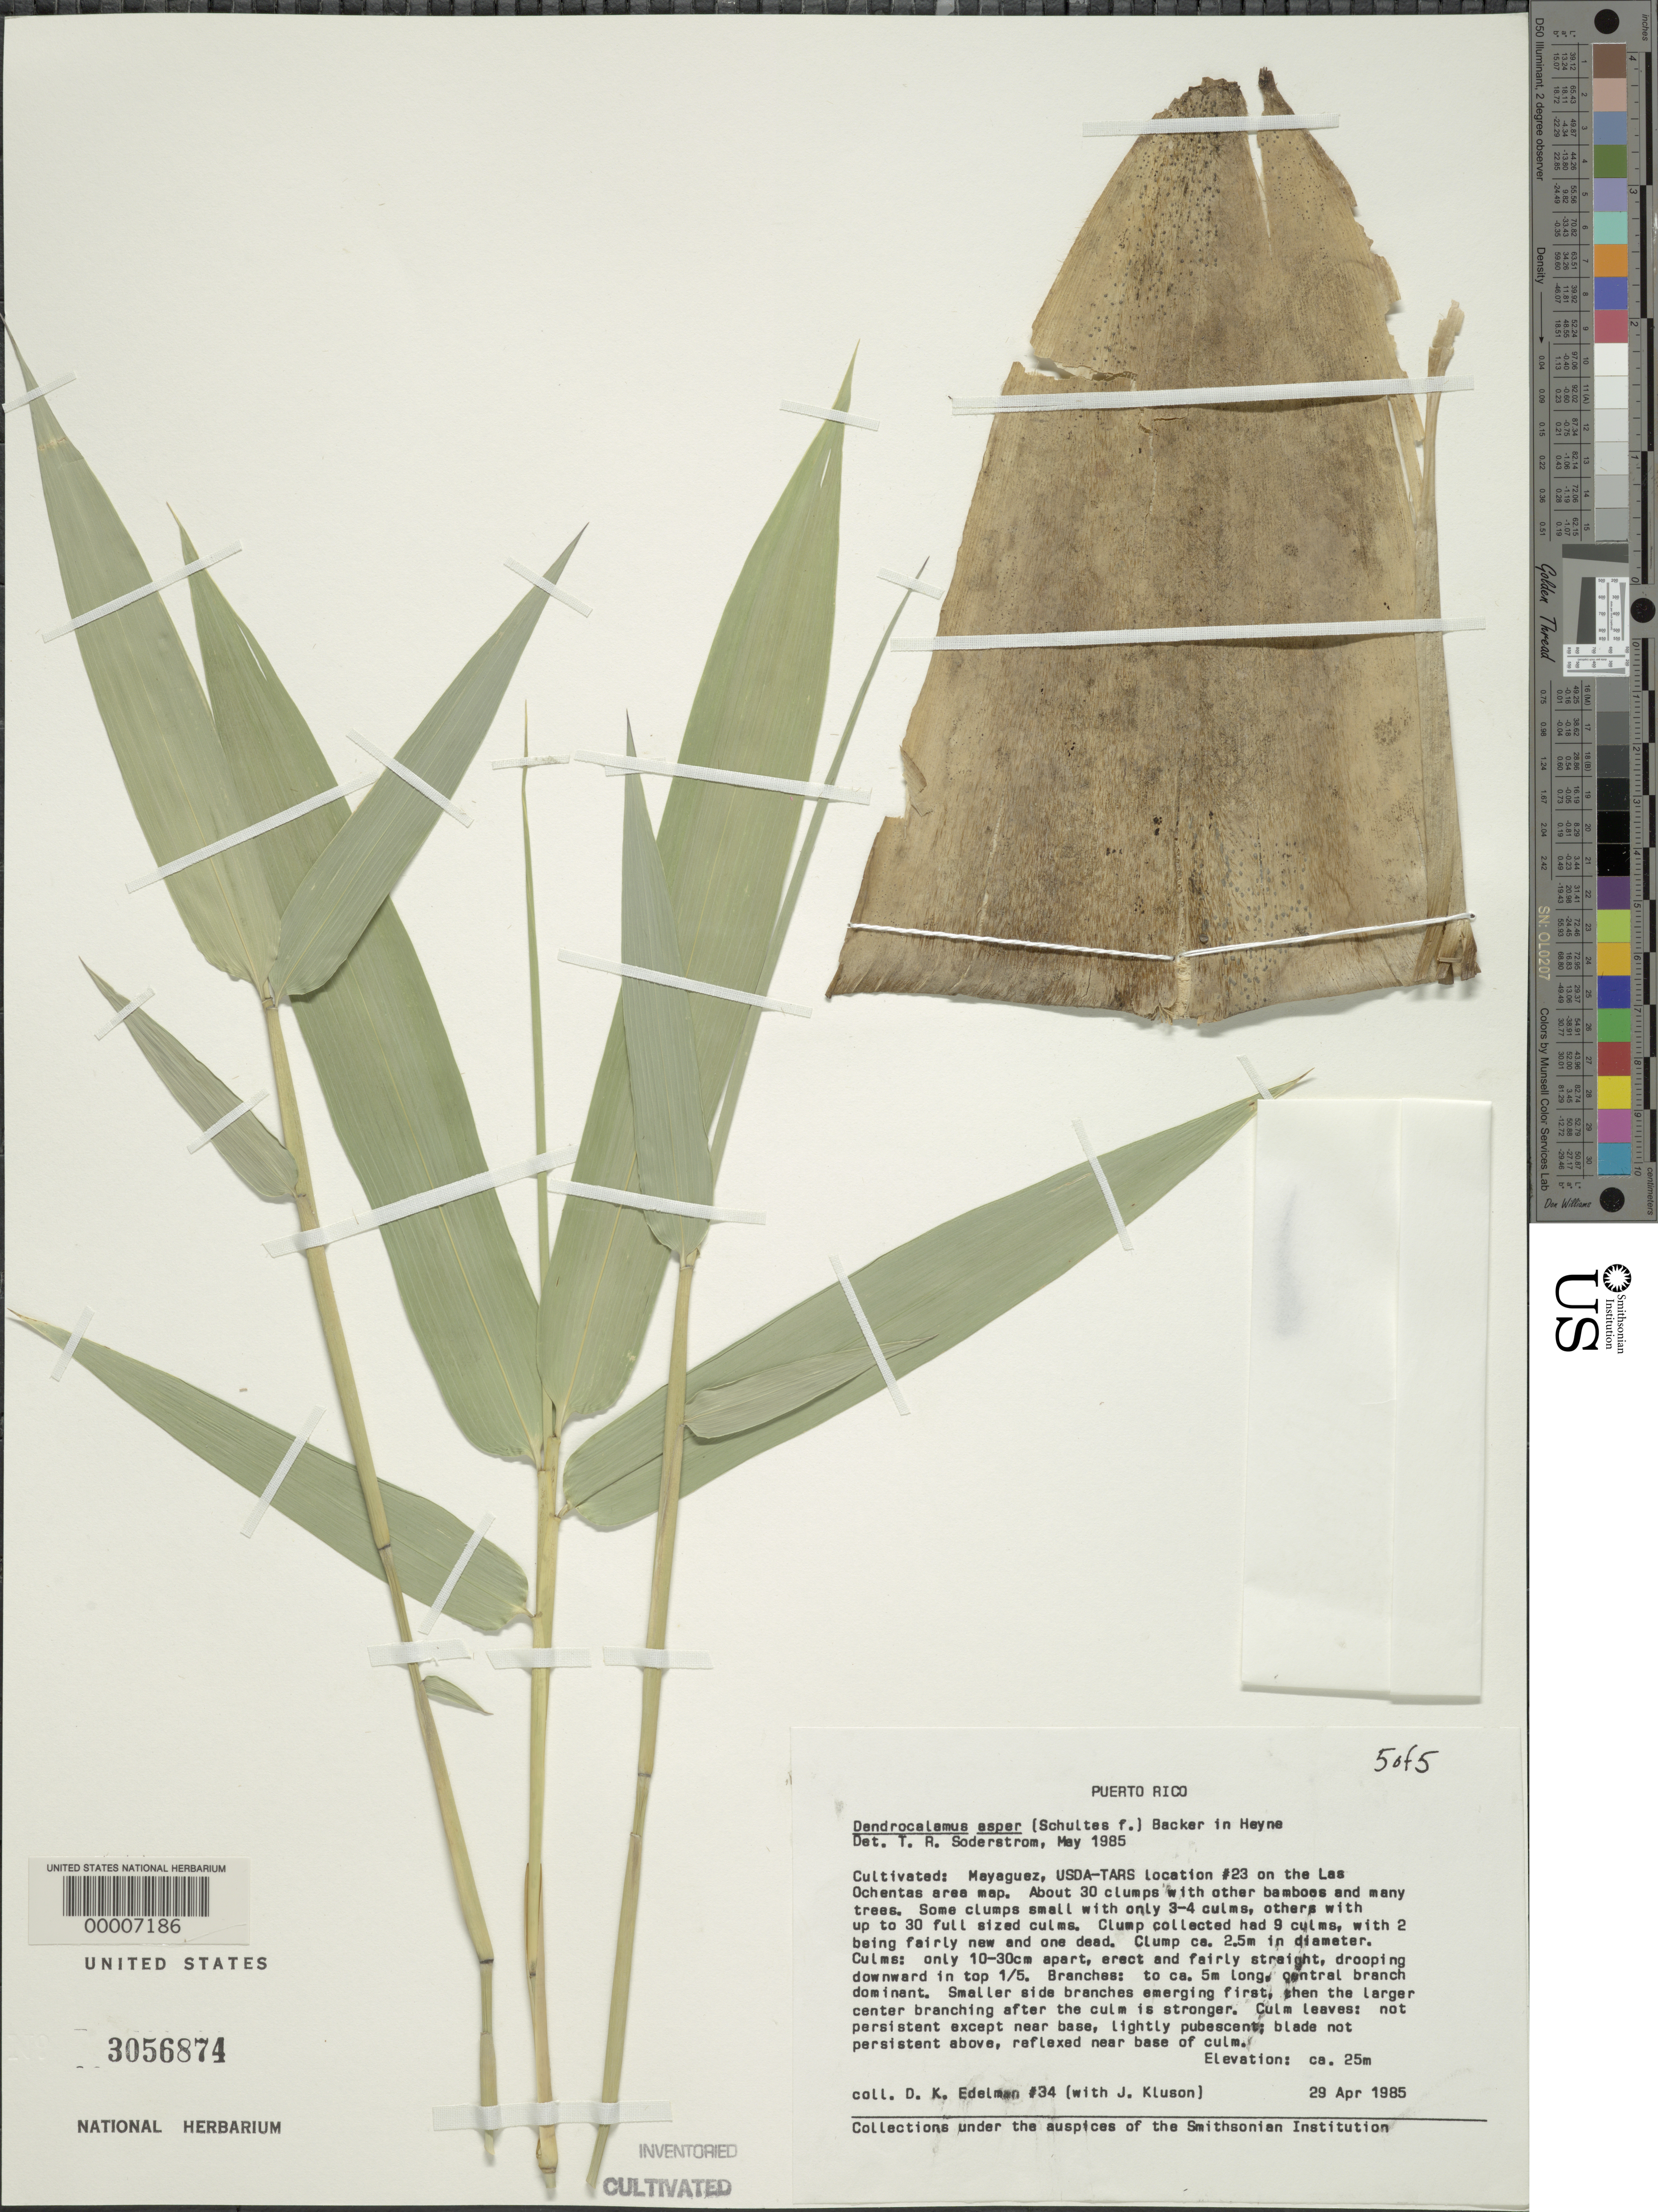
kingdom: Plantae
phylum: Tracheophyta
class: Liliopsida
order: Poales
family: Poaceae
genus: Dendrocalamus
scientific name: Dendrocalamus asper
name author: (Schult. & Schult. f.) Backer ex K. Heyne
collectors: D. Edelman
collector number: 34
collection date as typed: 29 Apr 1985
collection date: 1985-04-29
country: Puerto Rico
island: Greater Antilles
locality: Mayaguez, usda-tars, location 23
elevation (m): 25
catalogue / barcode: US 3056874